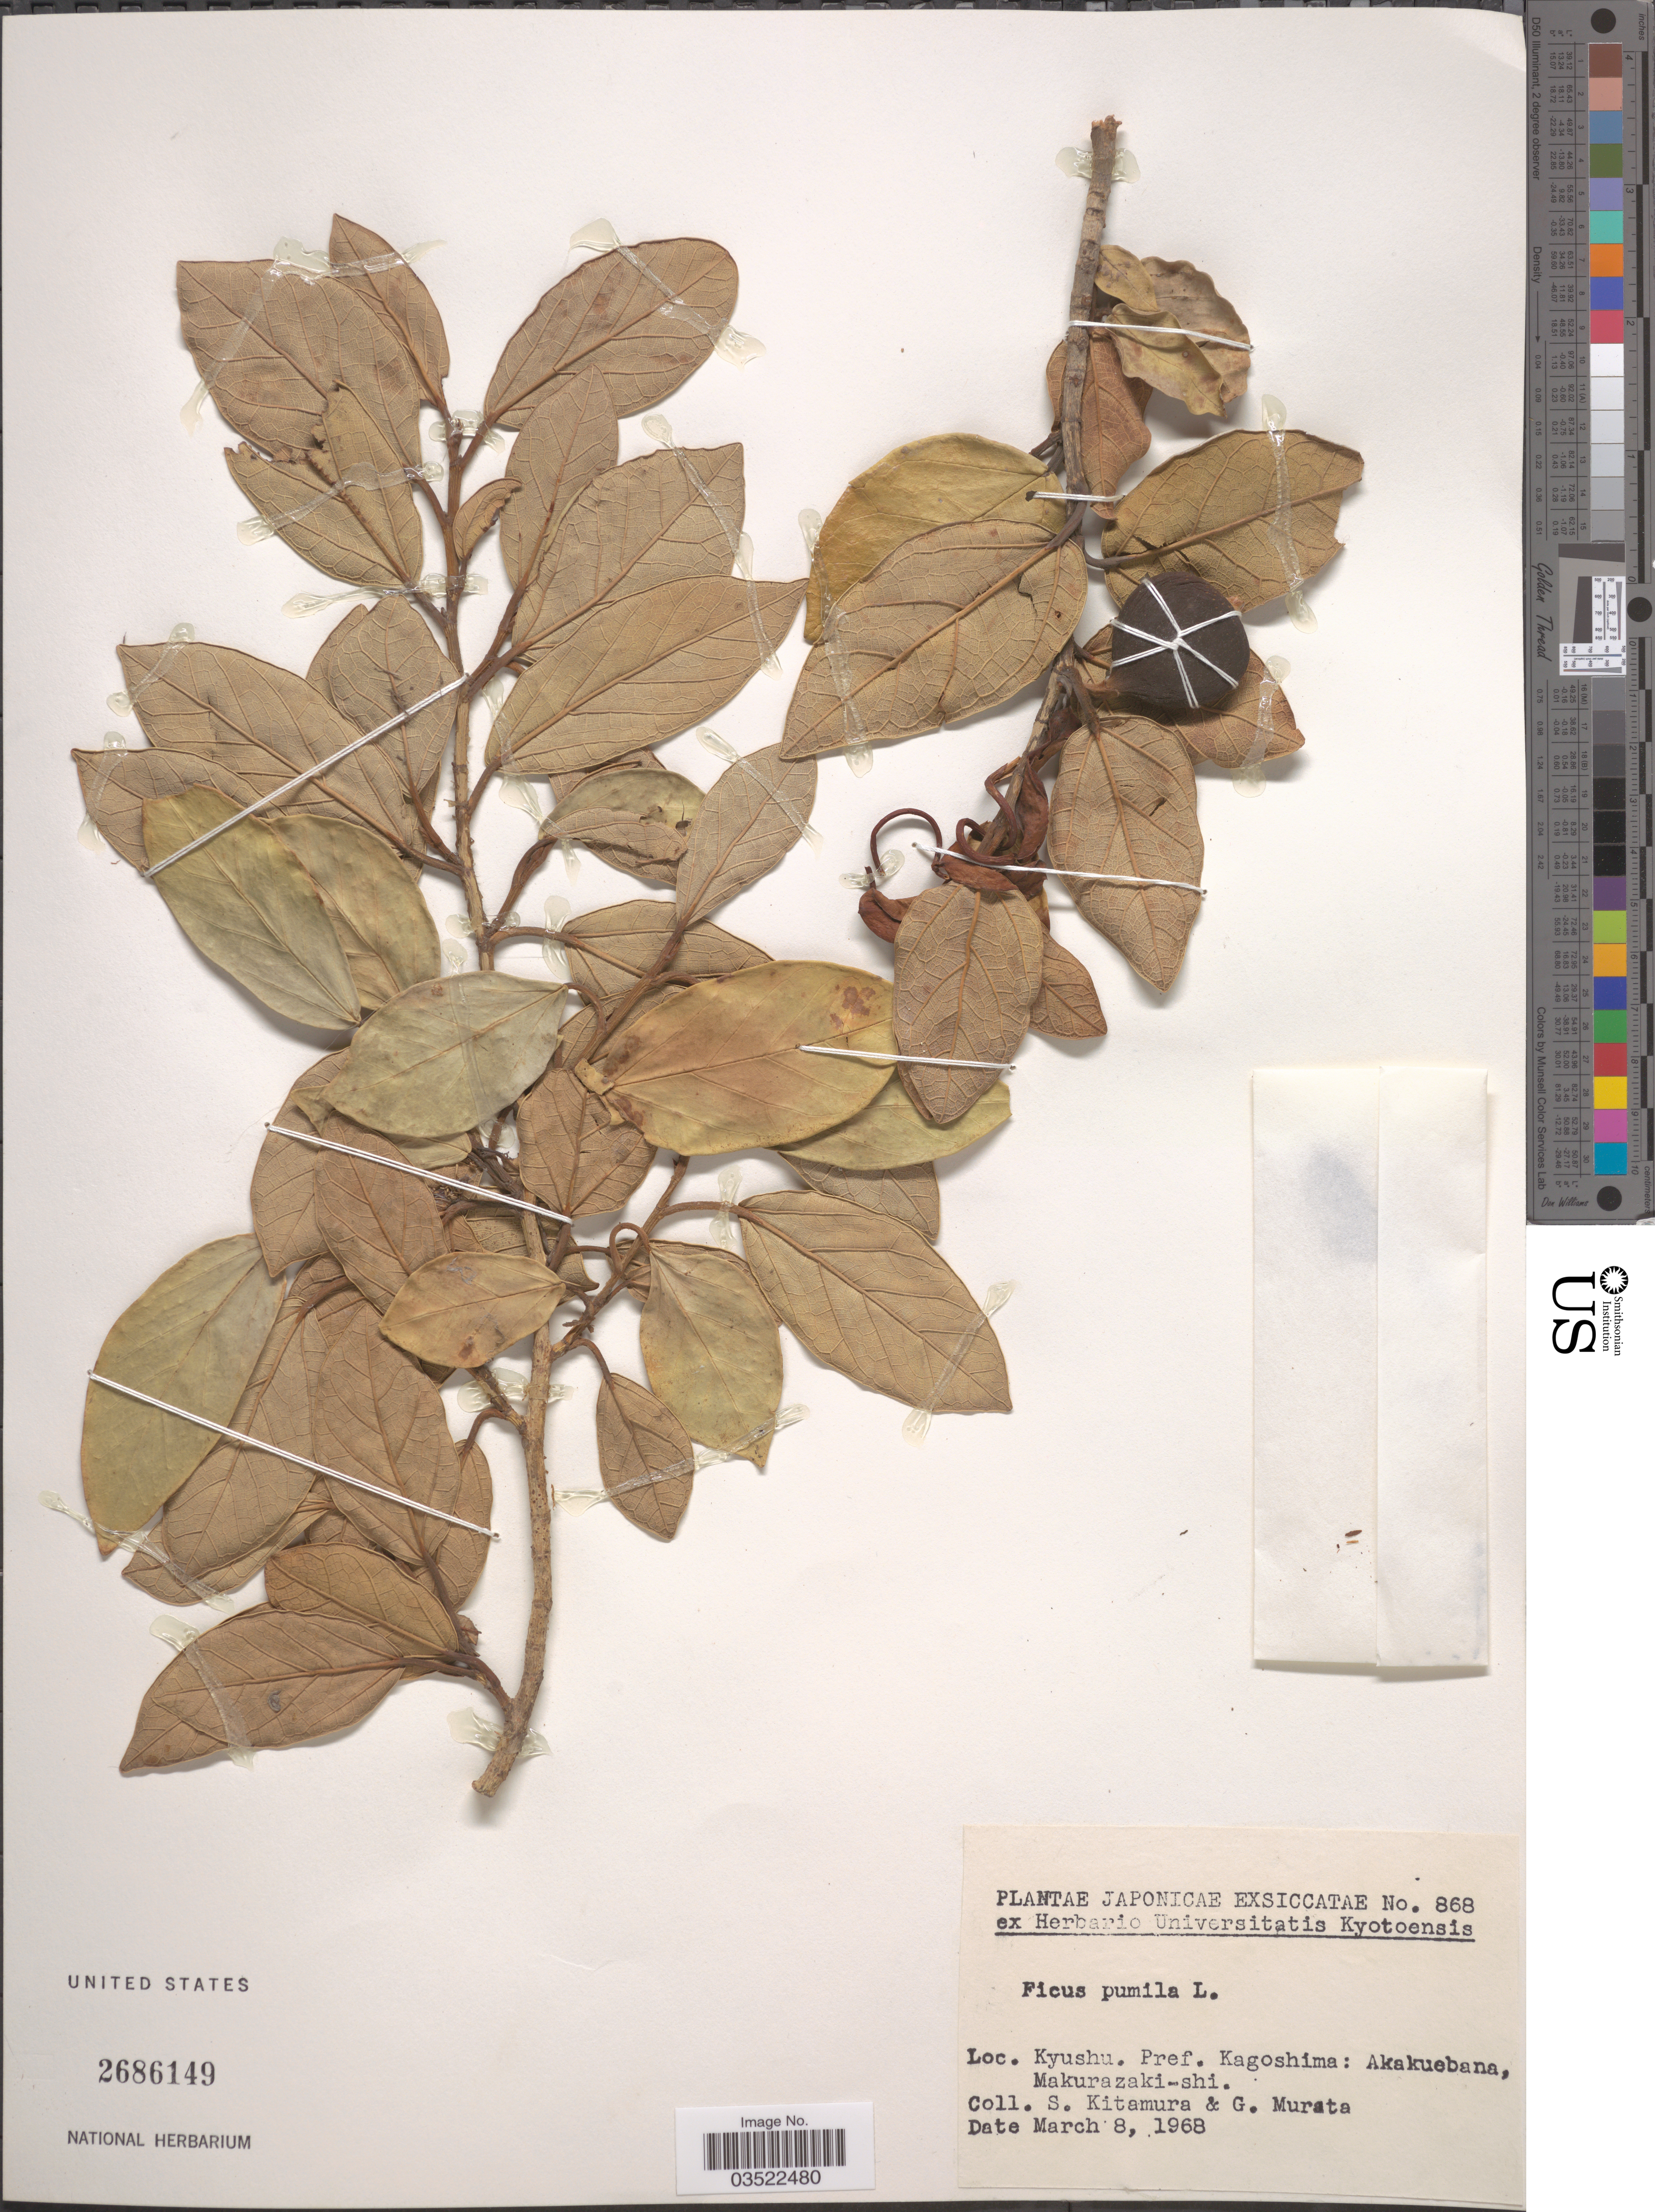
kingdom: Plantae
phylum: Tracheophyta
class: Magnoliopsida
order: Rosales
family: Moraceae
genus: Ficus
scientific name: Ficus pumila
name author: L.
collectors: S. Kitamura & G. Murata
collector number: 868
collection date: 1968-03-08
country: Japan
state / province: Kagosima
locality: Kyushu. Pref. Kagoshima: Akakuebana, Makurazaki-shi.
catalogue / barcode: US 2686149